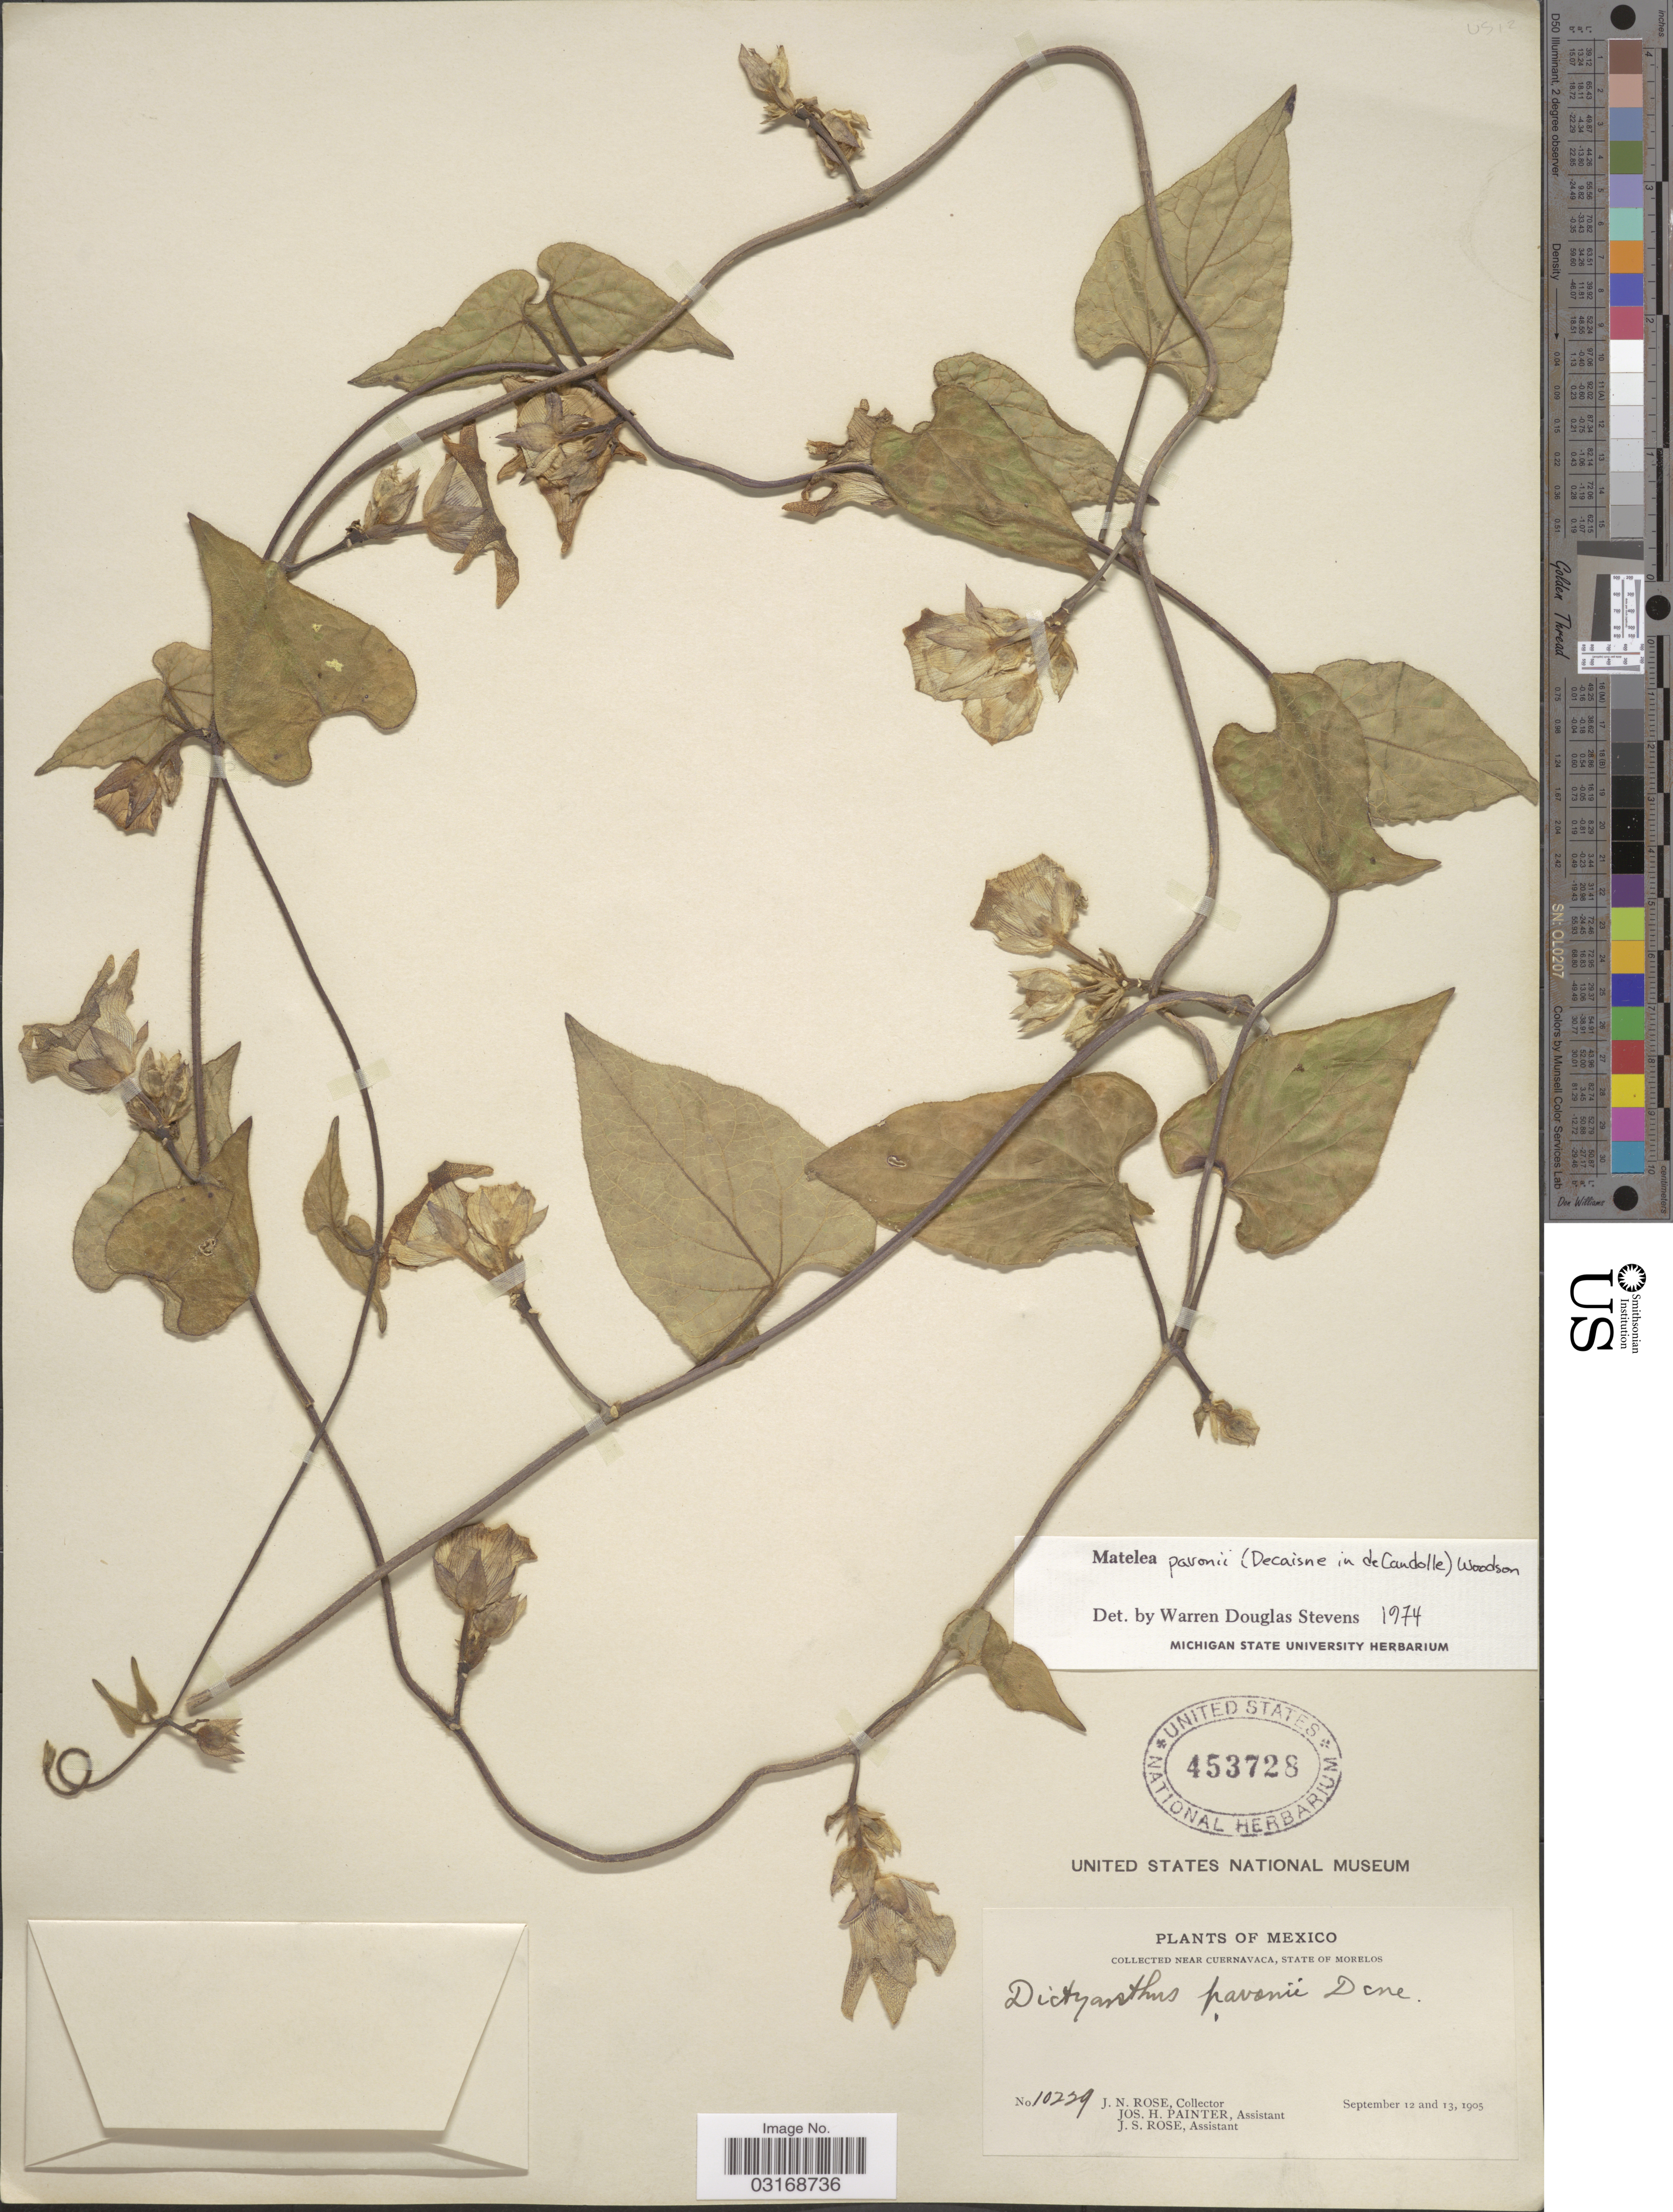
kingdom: Plantae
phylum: Tracheophyta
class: Magnoliopsida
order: Gentianales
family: Apocynaceae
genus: Matelea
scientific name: Matelea pavonii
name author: (Decne.) Woodson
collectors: J. N. Rose, J. H. Painter & J. S. Rose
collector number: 10229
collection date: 1905-09-12/1905-09-13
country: Mexico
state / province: Morelos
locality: Near Cuernavaca, State of Morelos.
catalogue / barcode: US 453728